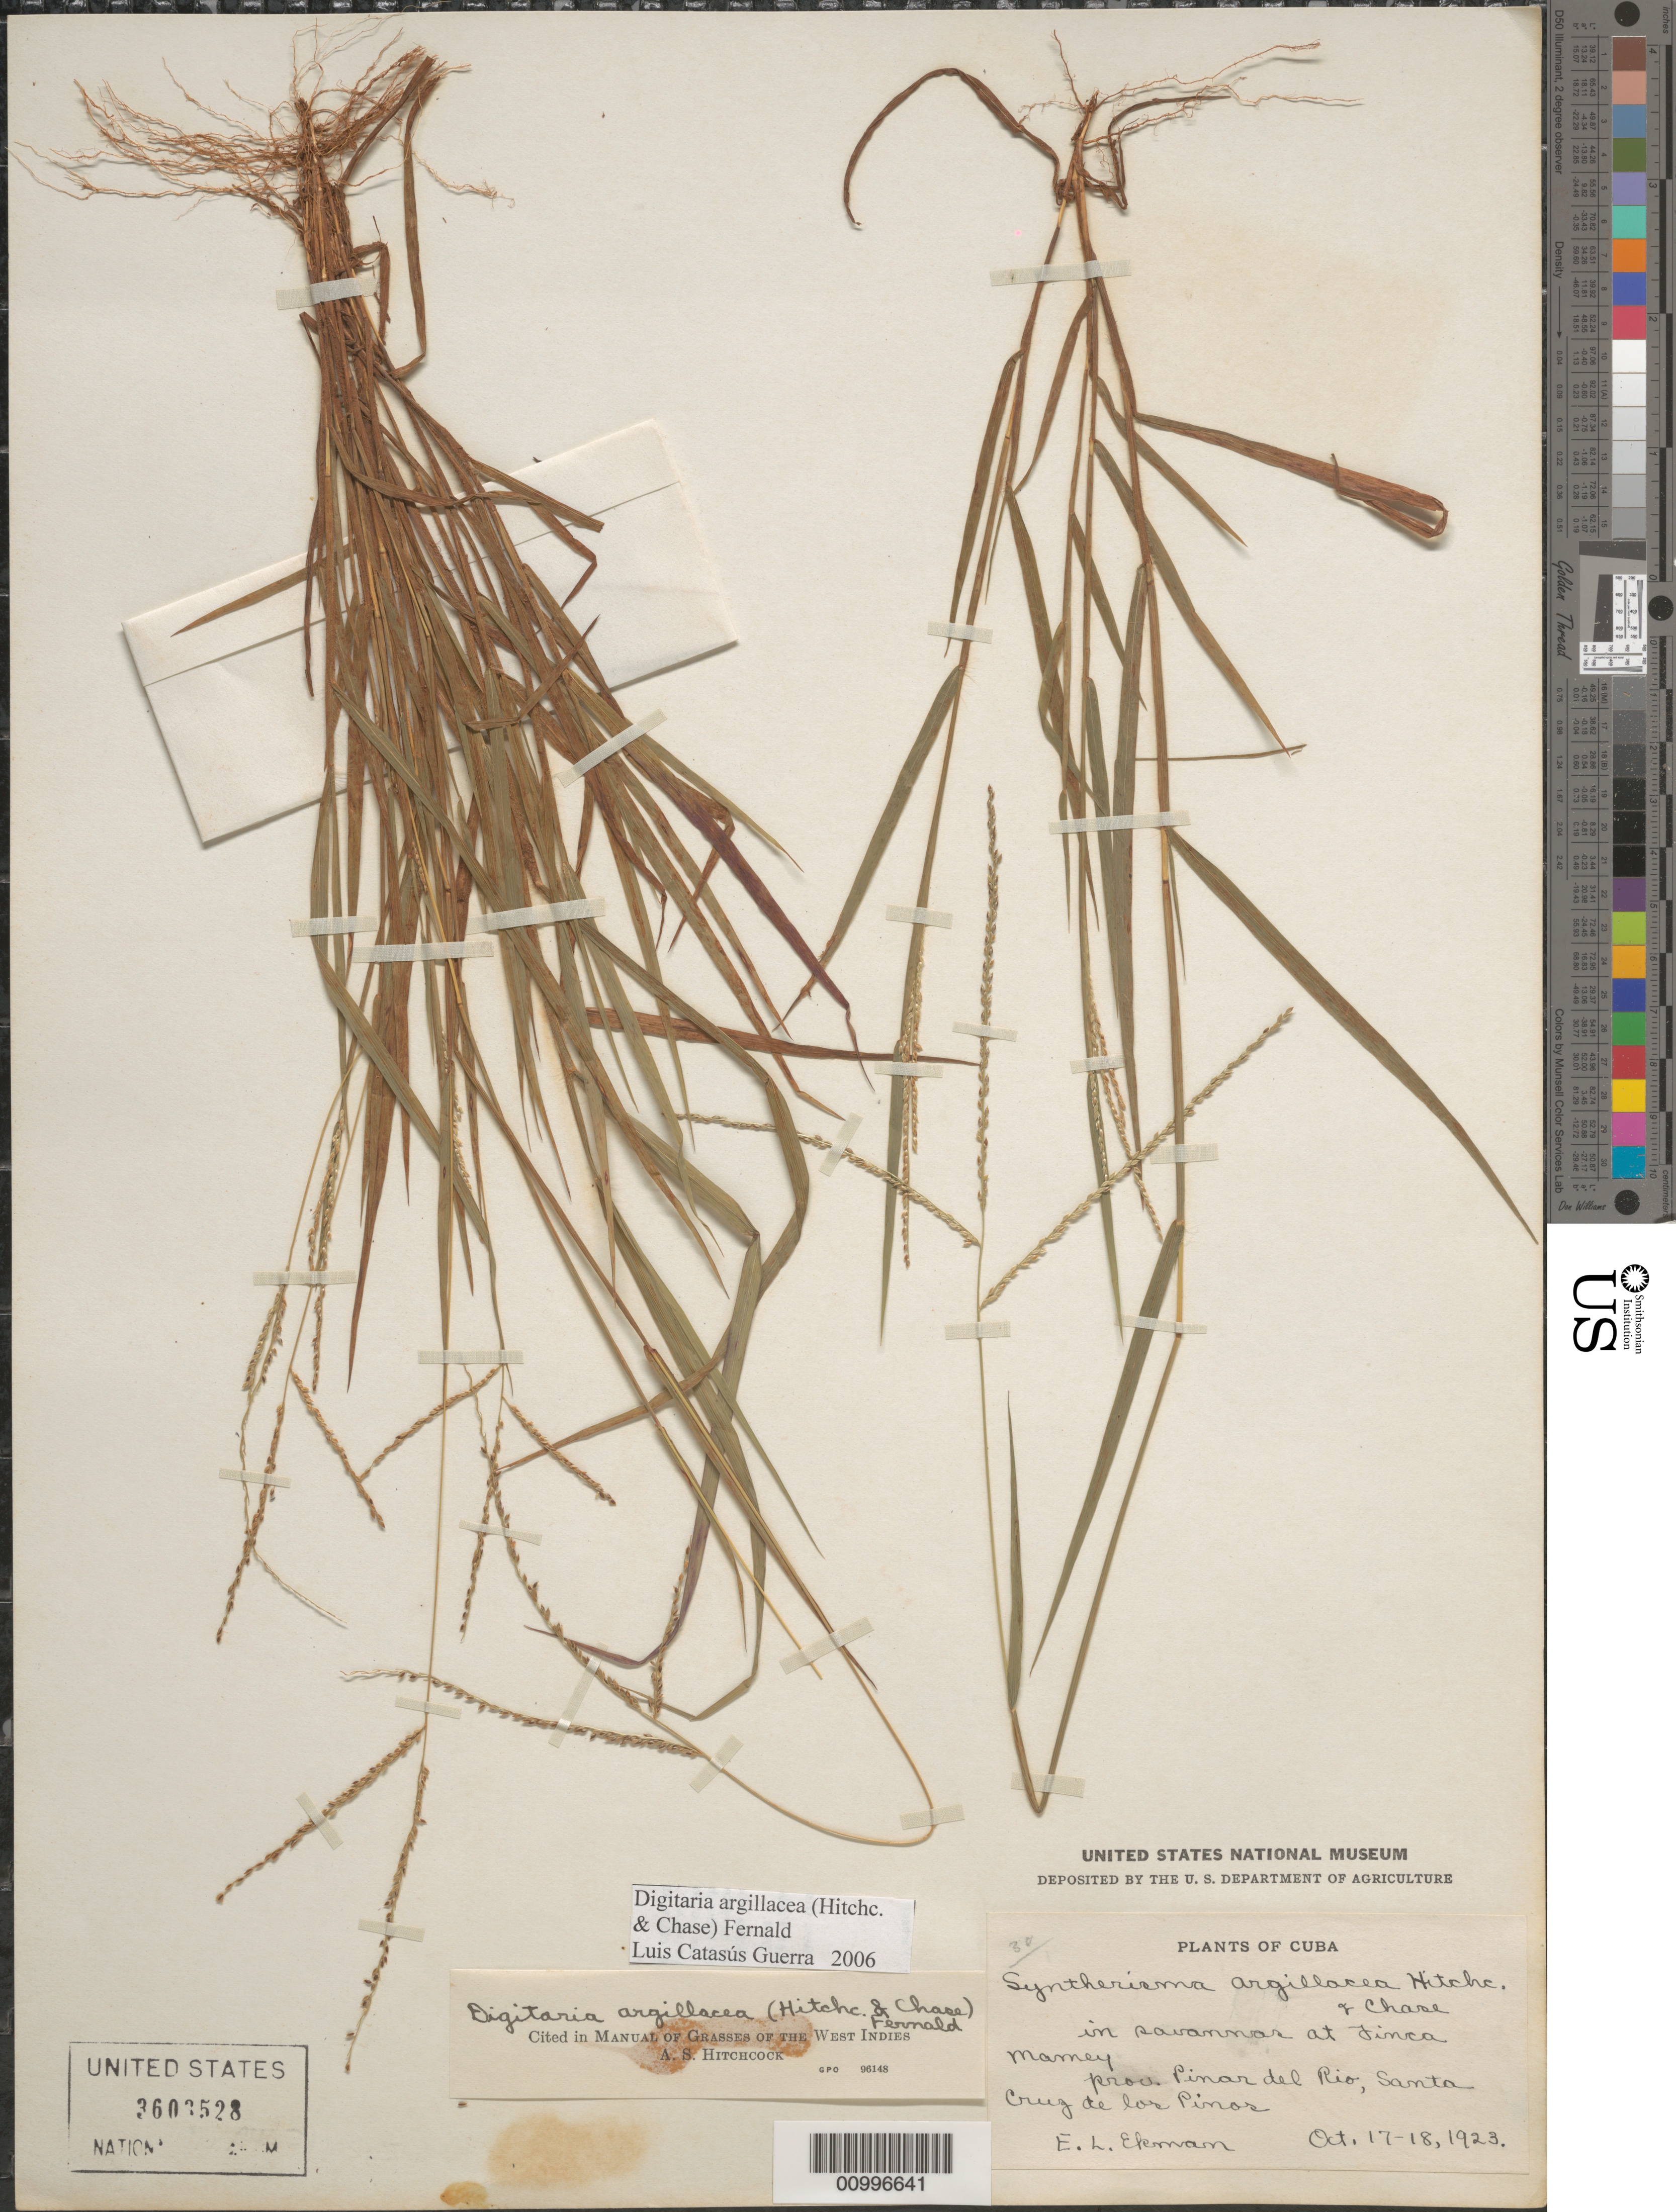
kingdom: Plantae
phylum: Tracheophyta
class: Liliopsida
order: Poales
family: Poaceae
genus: Digitaria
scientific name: Digitaria argillacea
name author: (Hitchc. & Chase) Fernald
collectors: E. L. Ekman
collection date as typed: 17 Oct 1923 to 18 Oct 1923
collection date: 1923-10-17/1923-10-18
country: Cuba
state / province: Pinar del Rio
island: Cuba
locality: Santa Cruz de los Pinos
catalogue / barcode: US 3603528